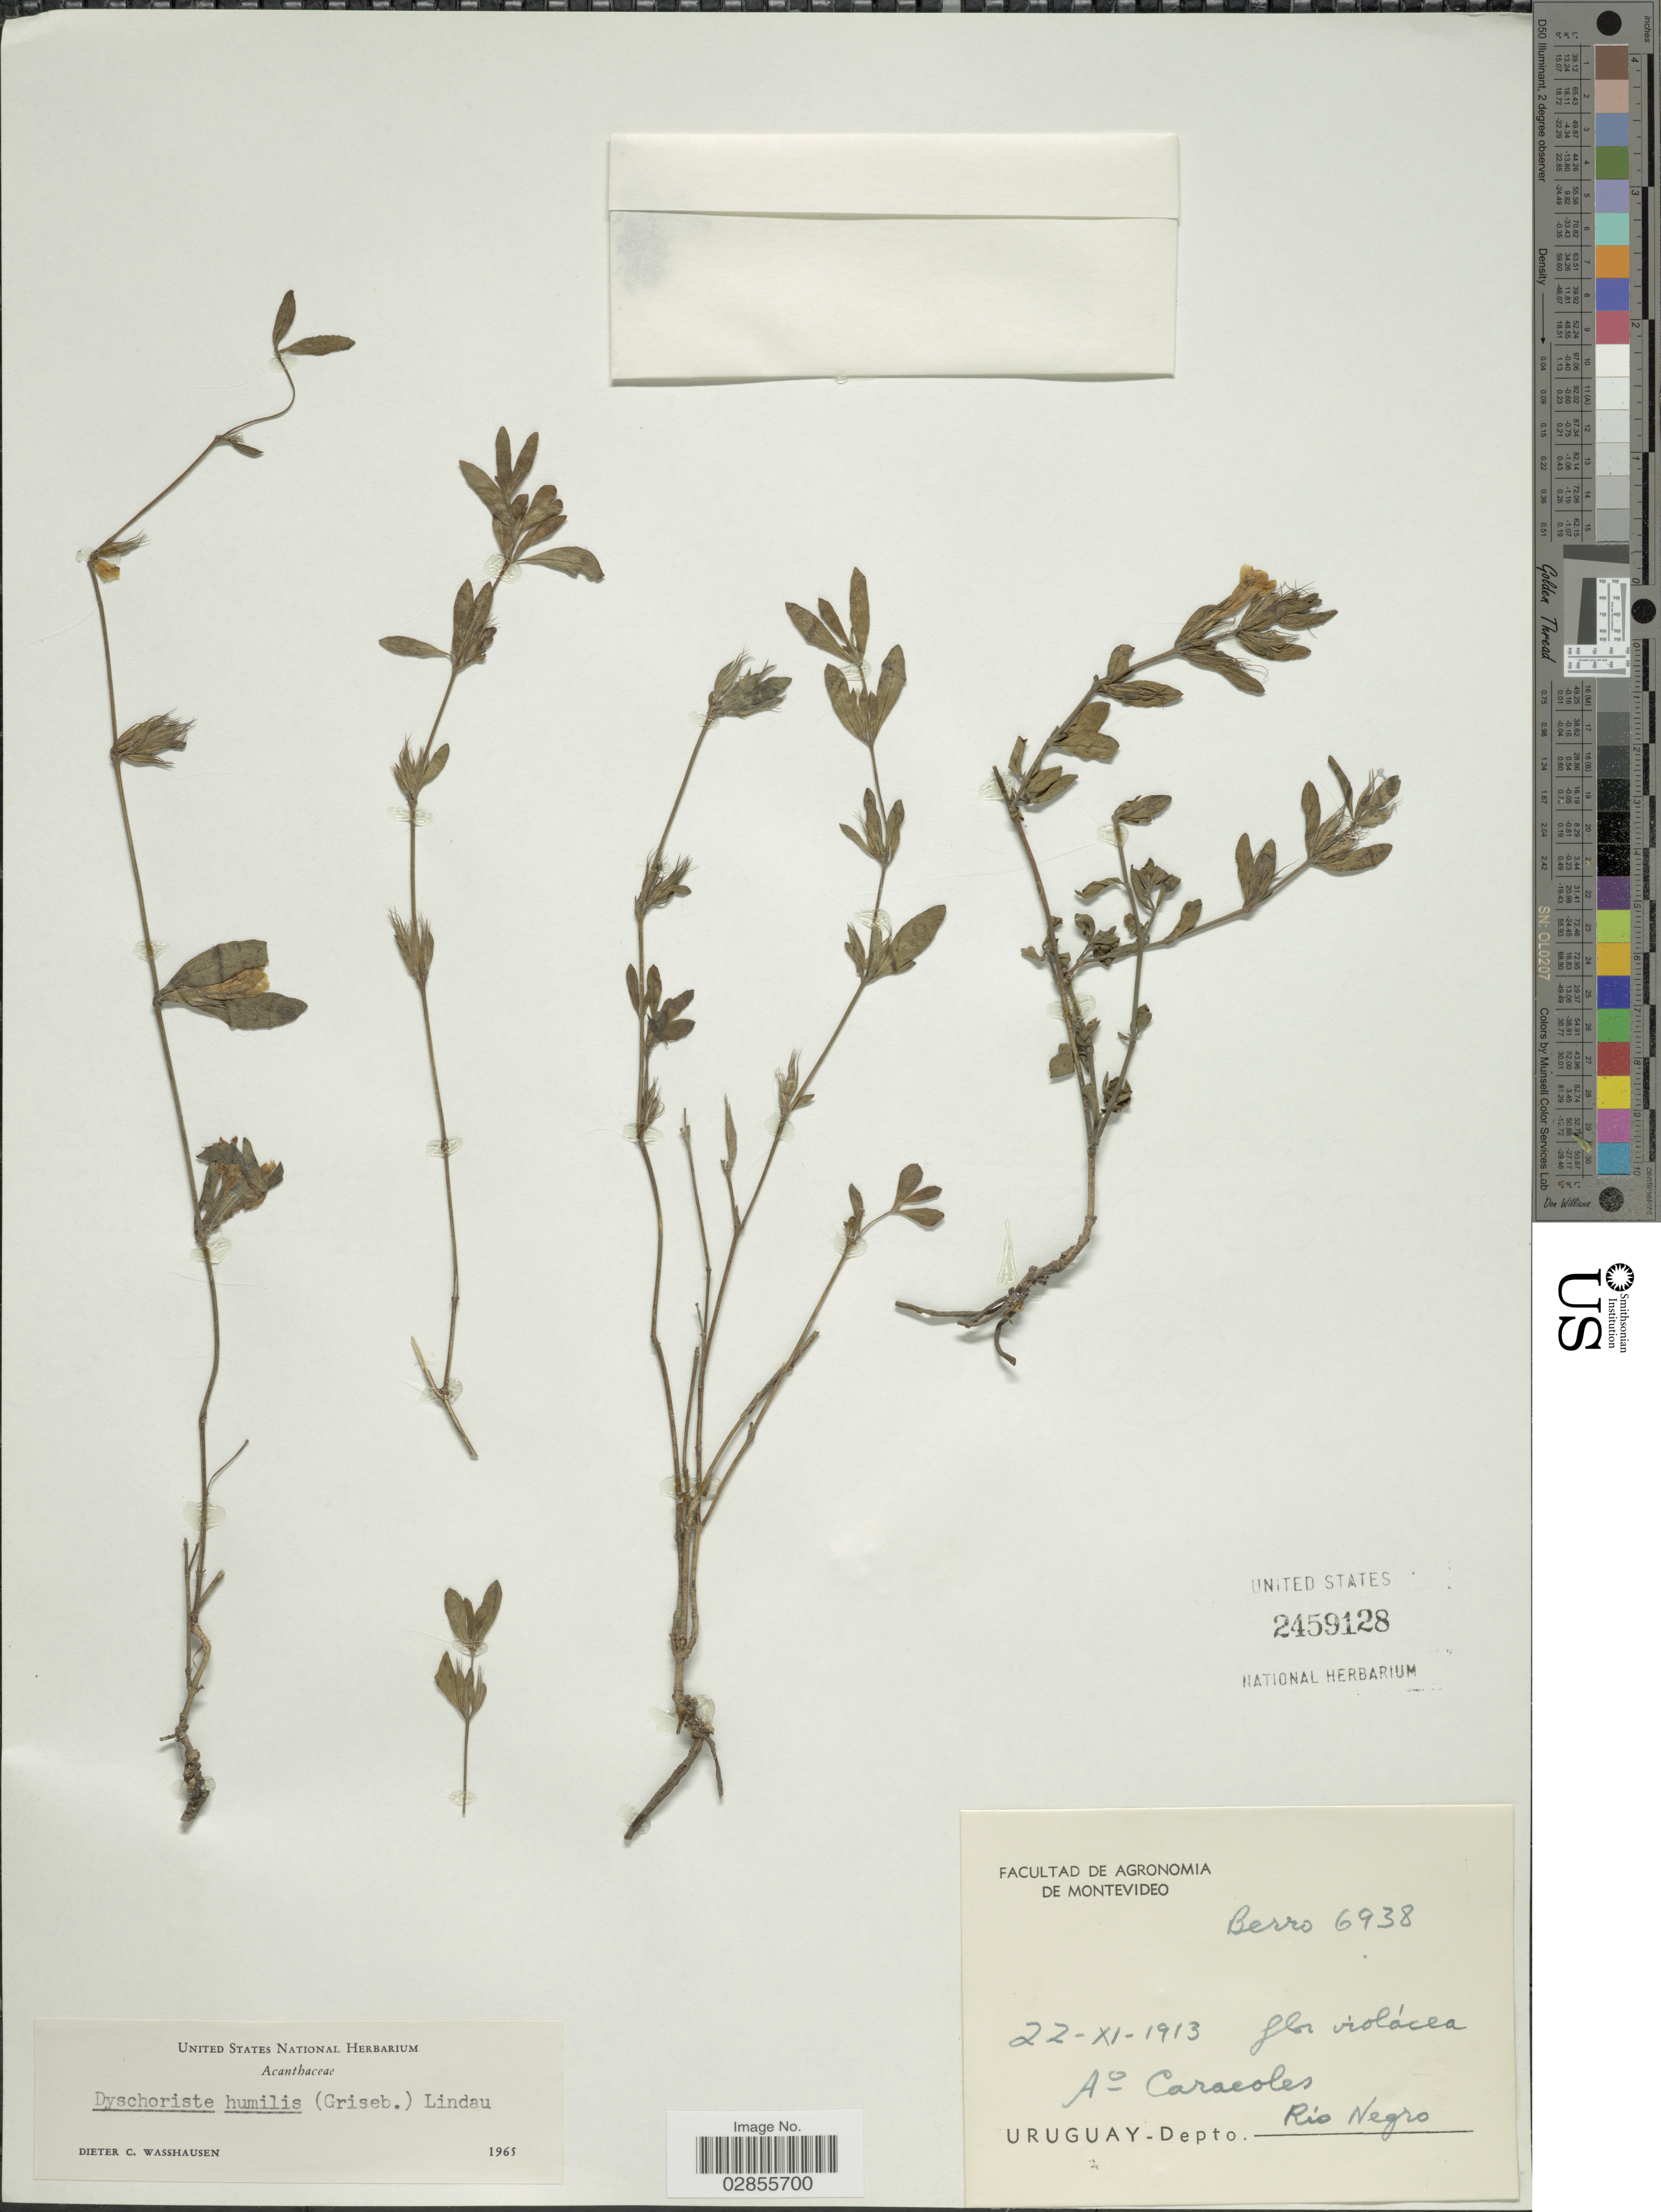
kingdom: Plantae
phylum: Tracheophyta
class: Magnoliopsida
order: Lamiales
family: Acanthaceae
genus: Dyschoriste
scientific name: Dyschoriste humilis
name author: Lindau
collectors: Berro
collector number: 6938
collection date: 1913-11-22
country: Uruguay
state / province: Rio Negro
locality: A° Caracoles. Depto. Rio Negro.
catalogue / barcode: US 2459128